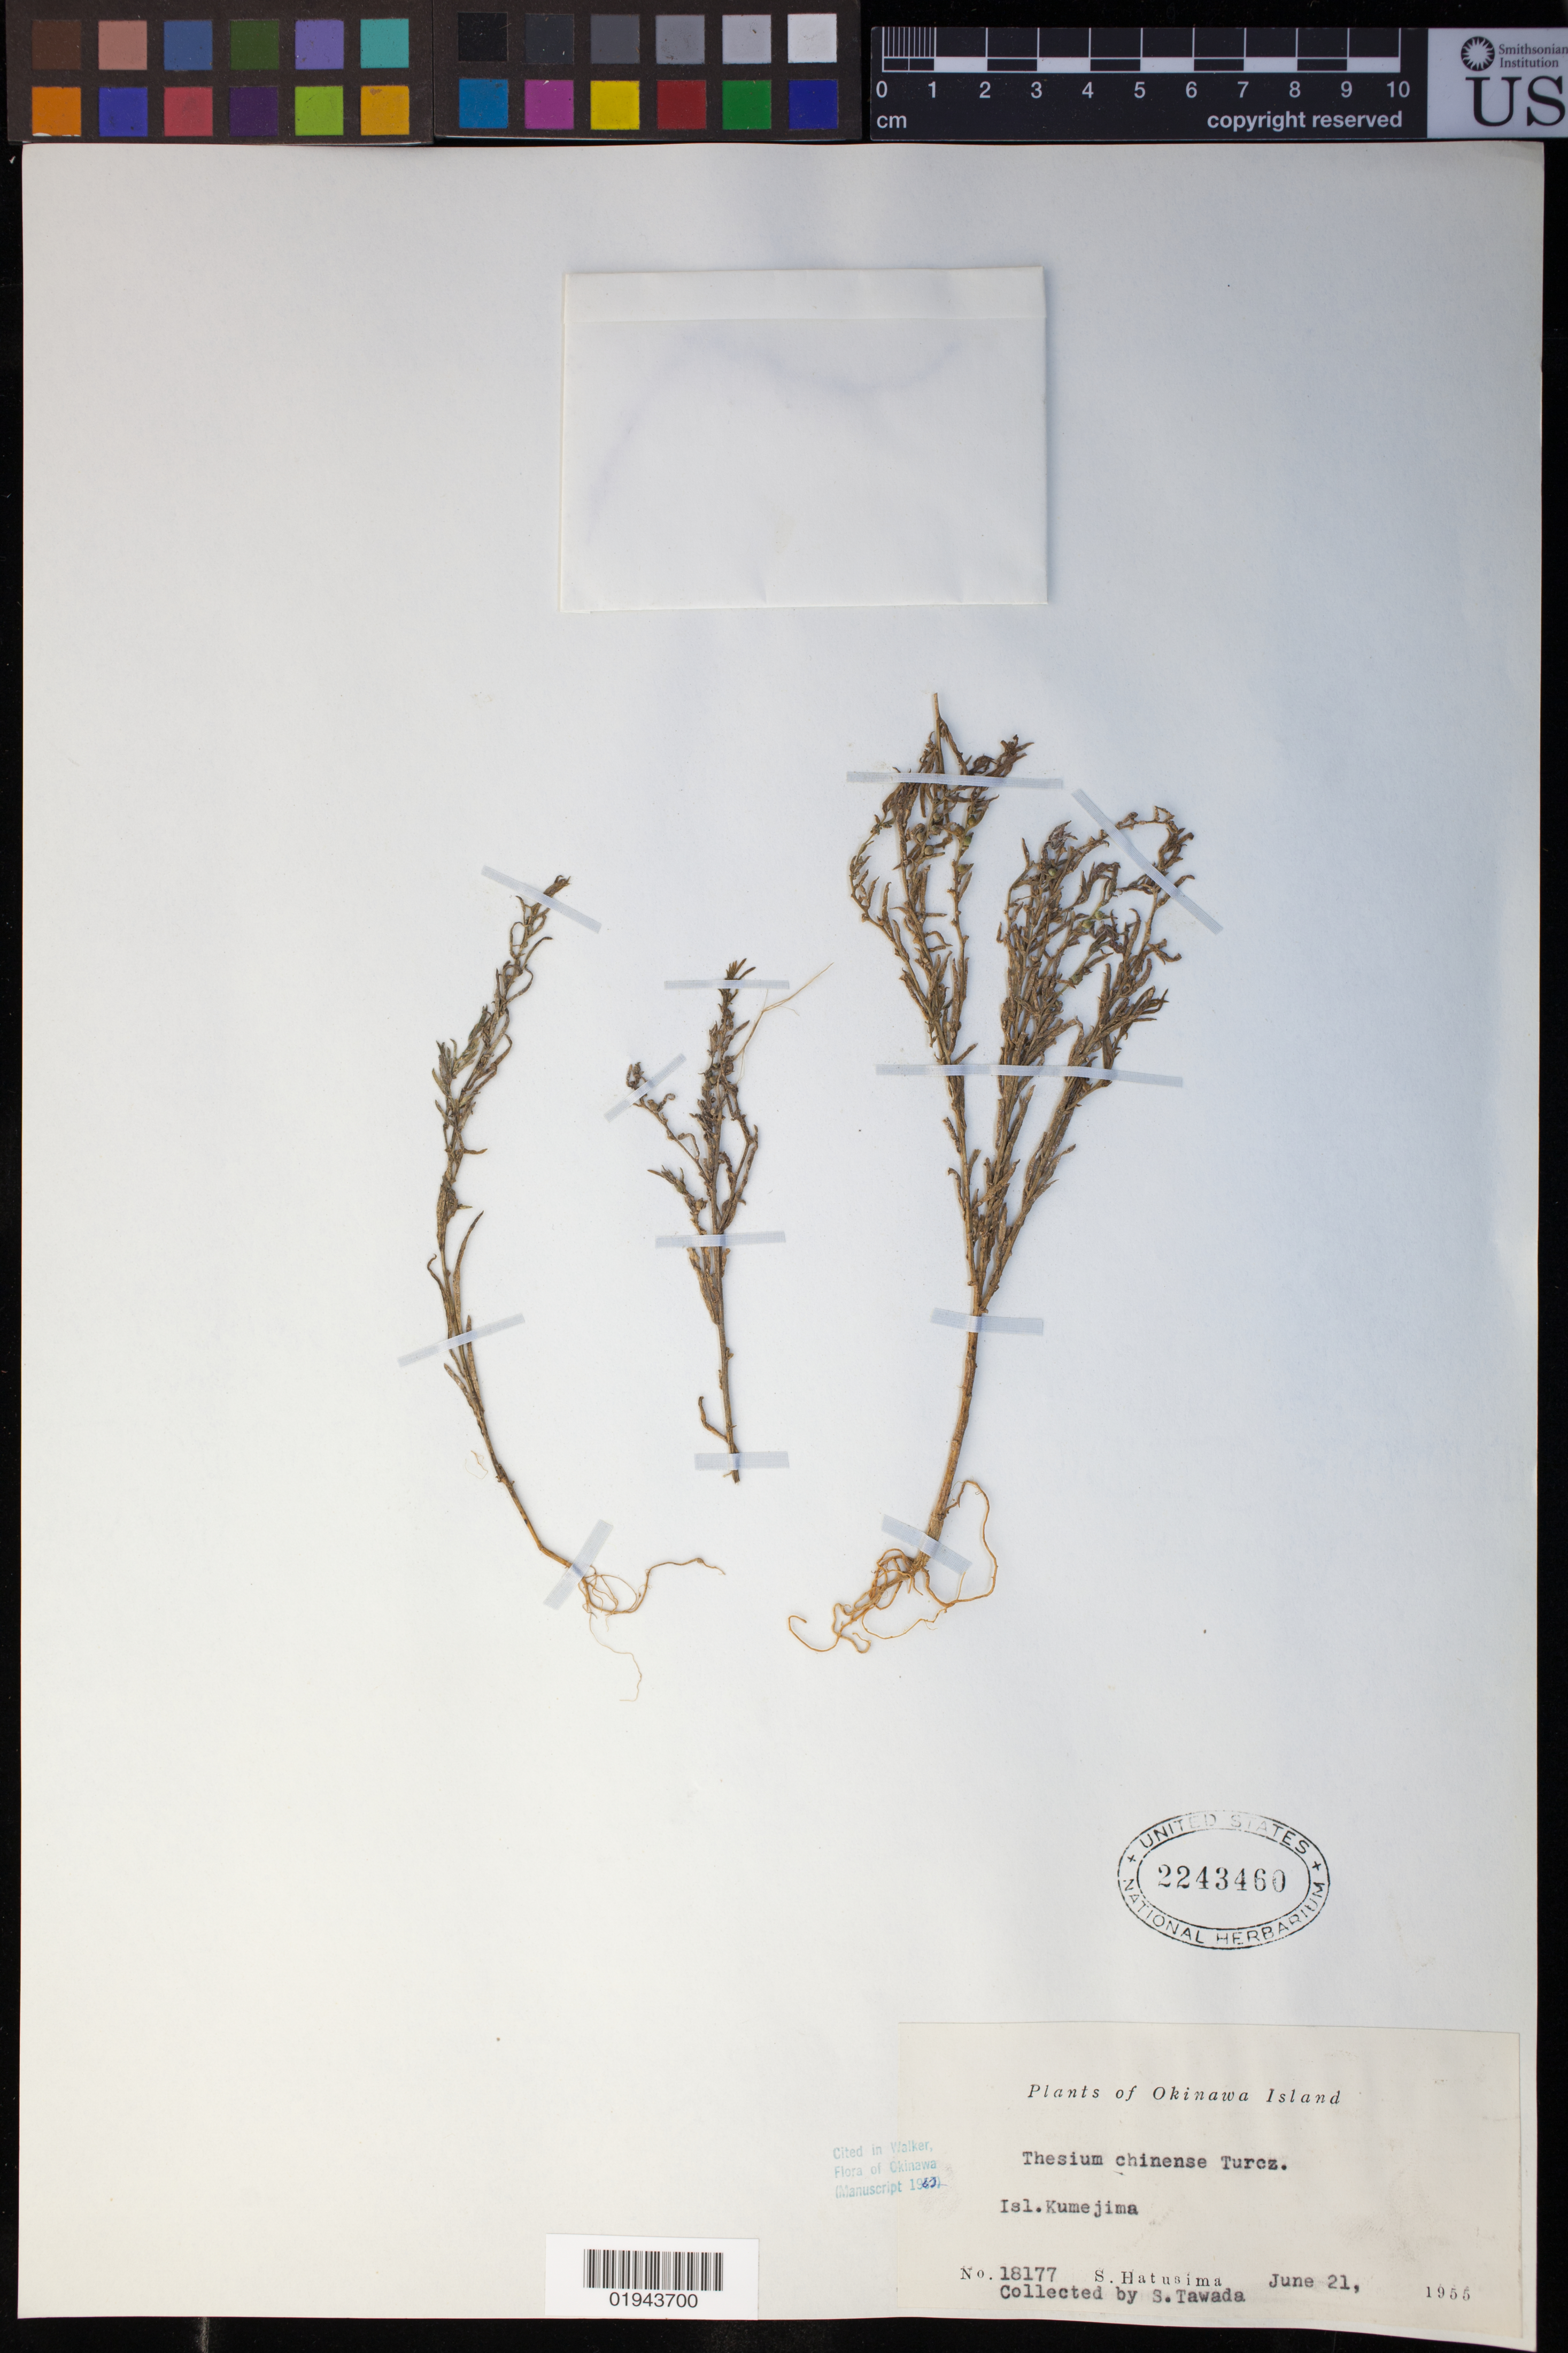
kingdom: Plantae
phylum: Tracheophyta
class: Magnoliopsida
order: Santalales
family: Thesiaceae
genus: Thesium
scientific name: Thesium chinense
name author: Turcz.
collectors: S. Tawada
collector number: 18177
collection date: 1955-06-21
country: Japan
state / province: Okinawa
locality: Isl. Kumejima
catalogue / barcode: US 2243460